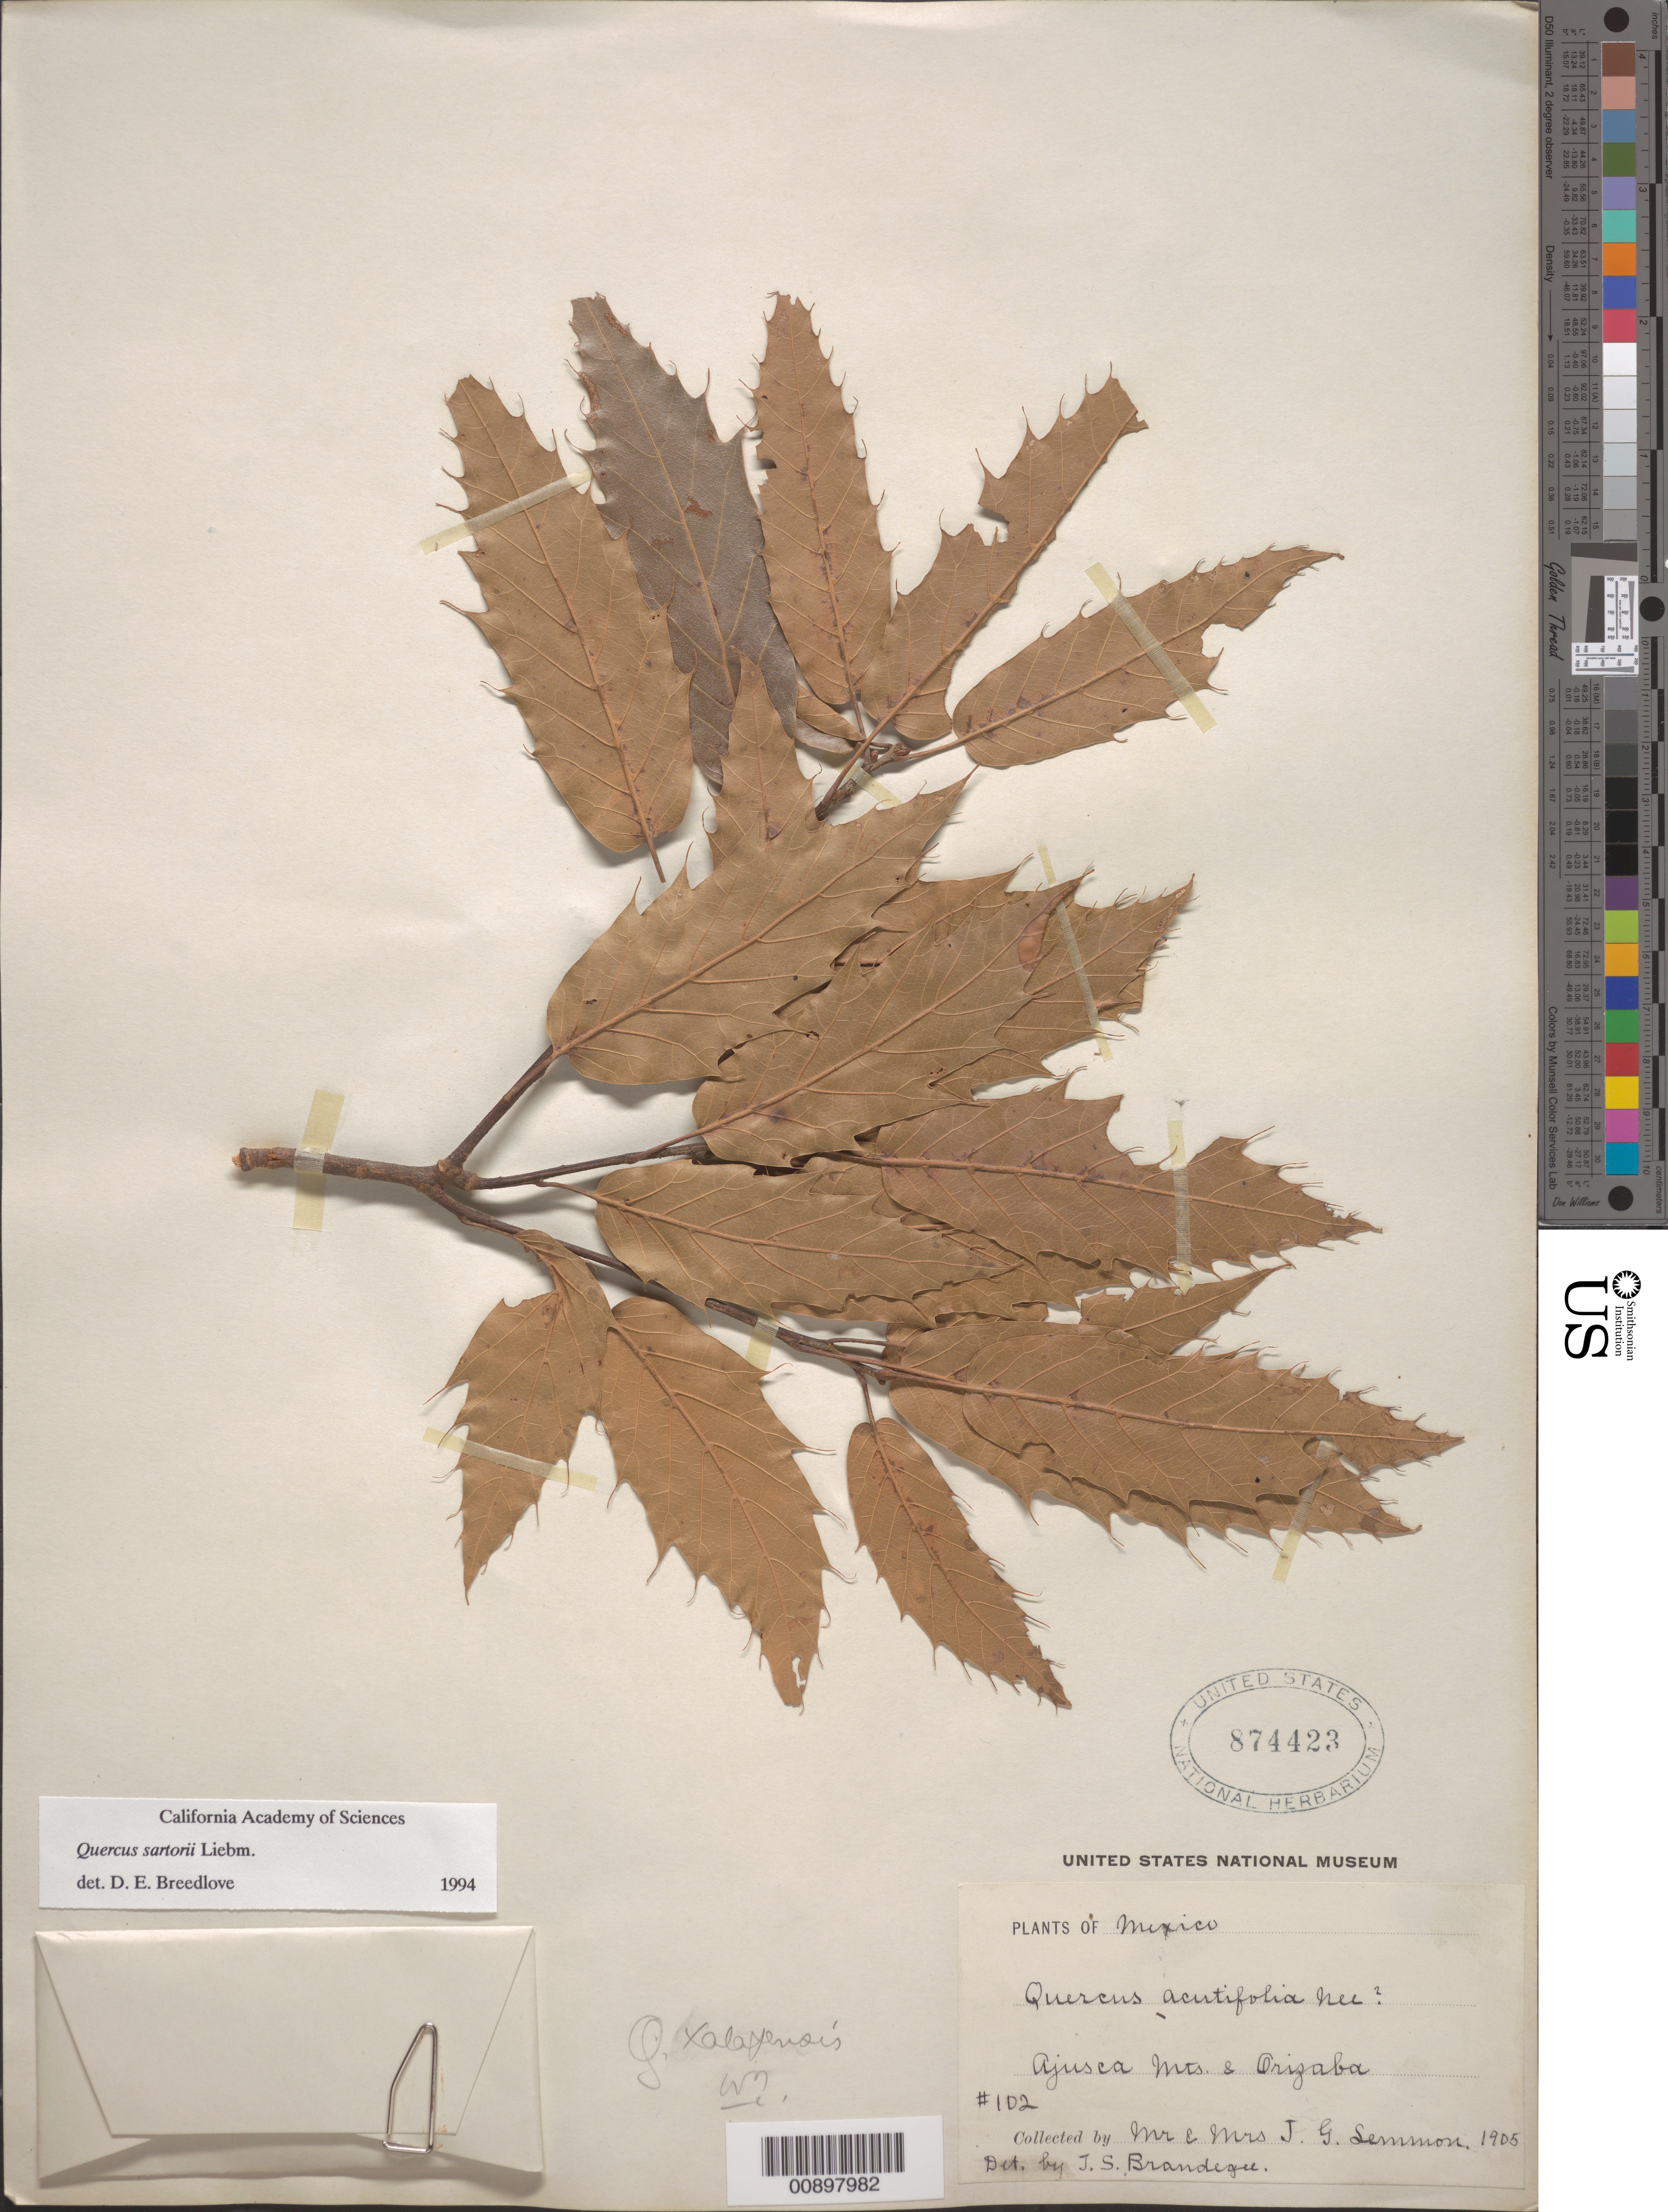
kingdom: Plantae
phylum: Tracheophyta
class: Magnoliopsida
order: Fagales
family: Fagaceae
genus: Quercus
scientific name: Quercus sartorii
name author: Liebm.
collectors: J. G. Lemmon & J. Lemmon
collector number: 102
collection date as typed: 1905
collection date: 1905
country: Mexico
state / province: México / Veracruz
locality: Ajusca [sic] Mts. & Orizaba.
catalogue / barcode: US 874423